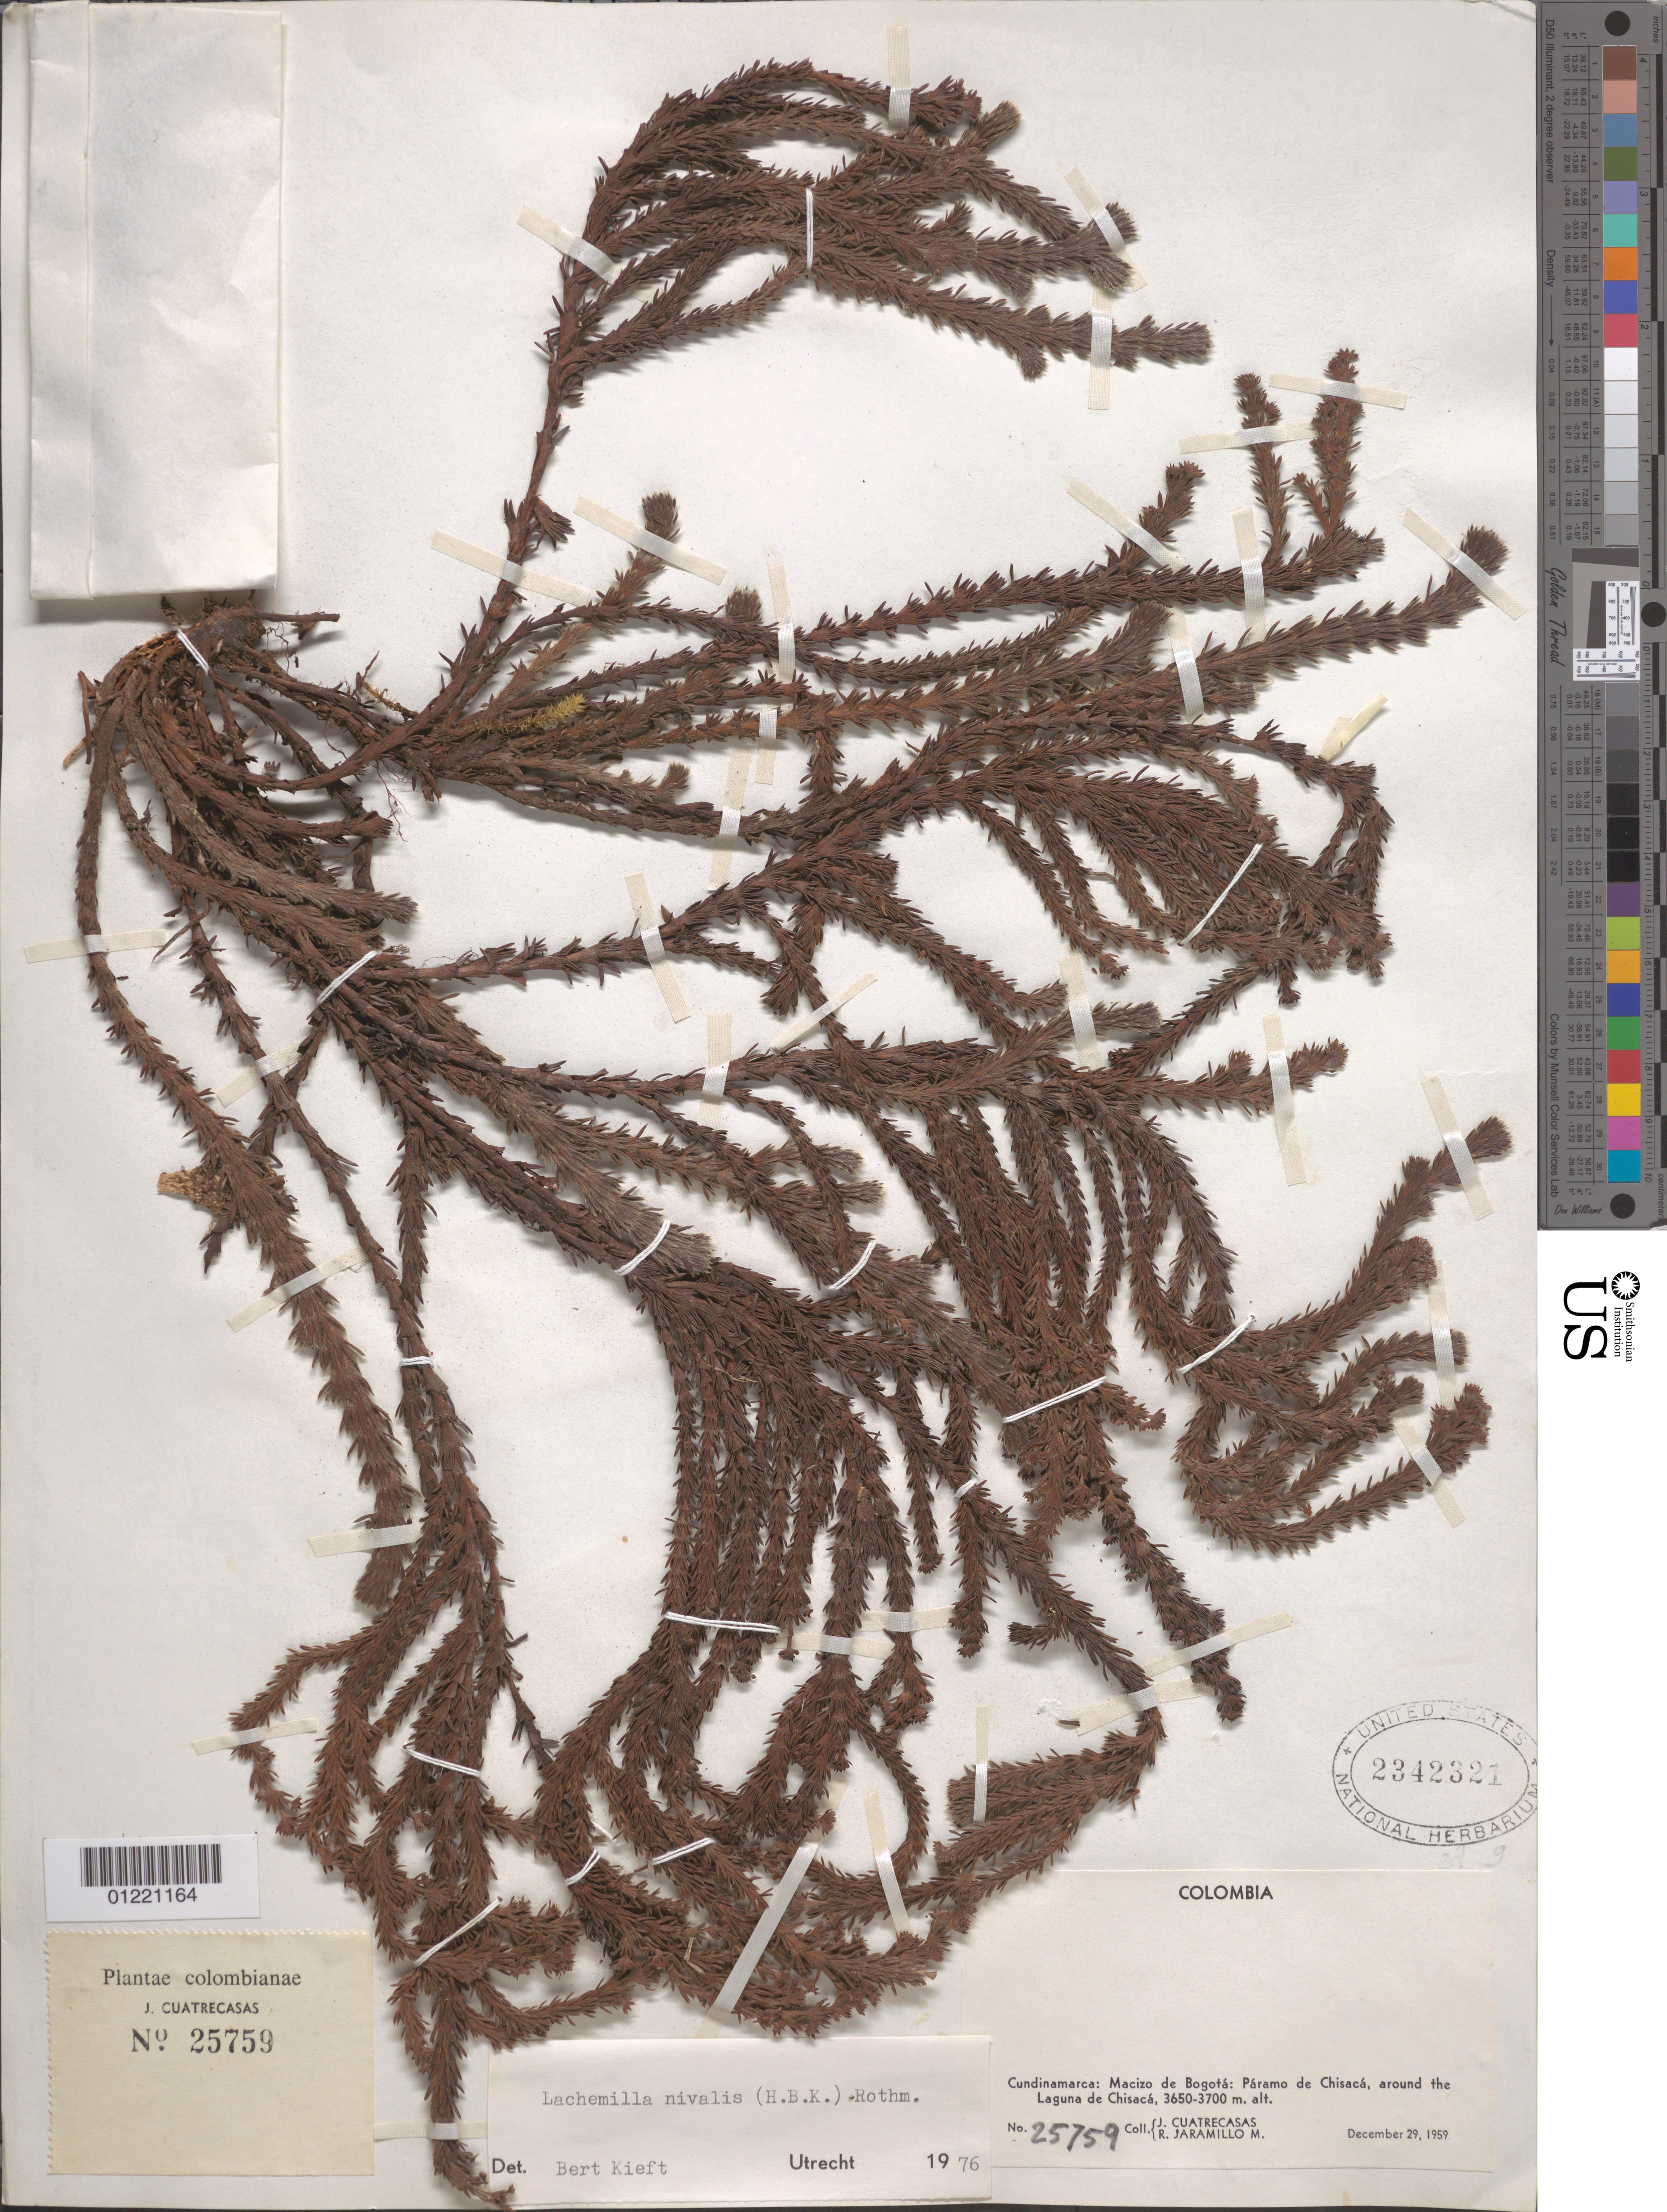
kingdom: Plantae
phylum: Tracheophyta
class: Magnoliopsida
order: Rosales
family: Rosaceae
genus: Lachemilla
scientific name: Lachemilla nivalis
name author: (Kunth) Rothm.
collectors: J. Cuatrecasas & R. Jaramillo M.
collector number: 25759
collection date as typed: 29 Dec 1959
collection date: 1959-12-29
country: Colombia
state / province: Cundinamarca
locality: Macizo de Bogotá, Páramo de Chisacá, around Laguna de Chisacá.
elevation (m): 3650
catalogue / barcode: US 2342321